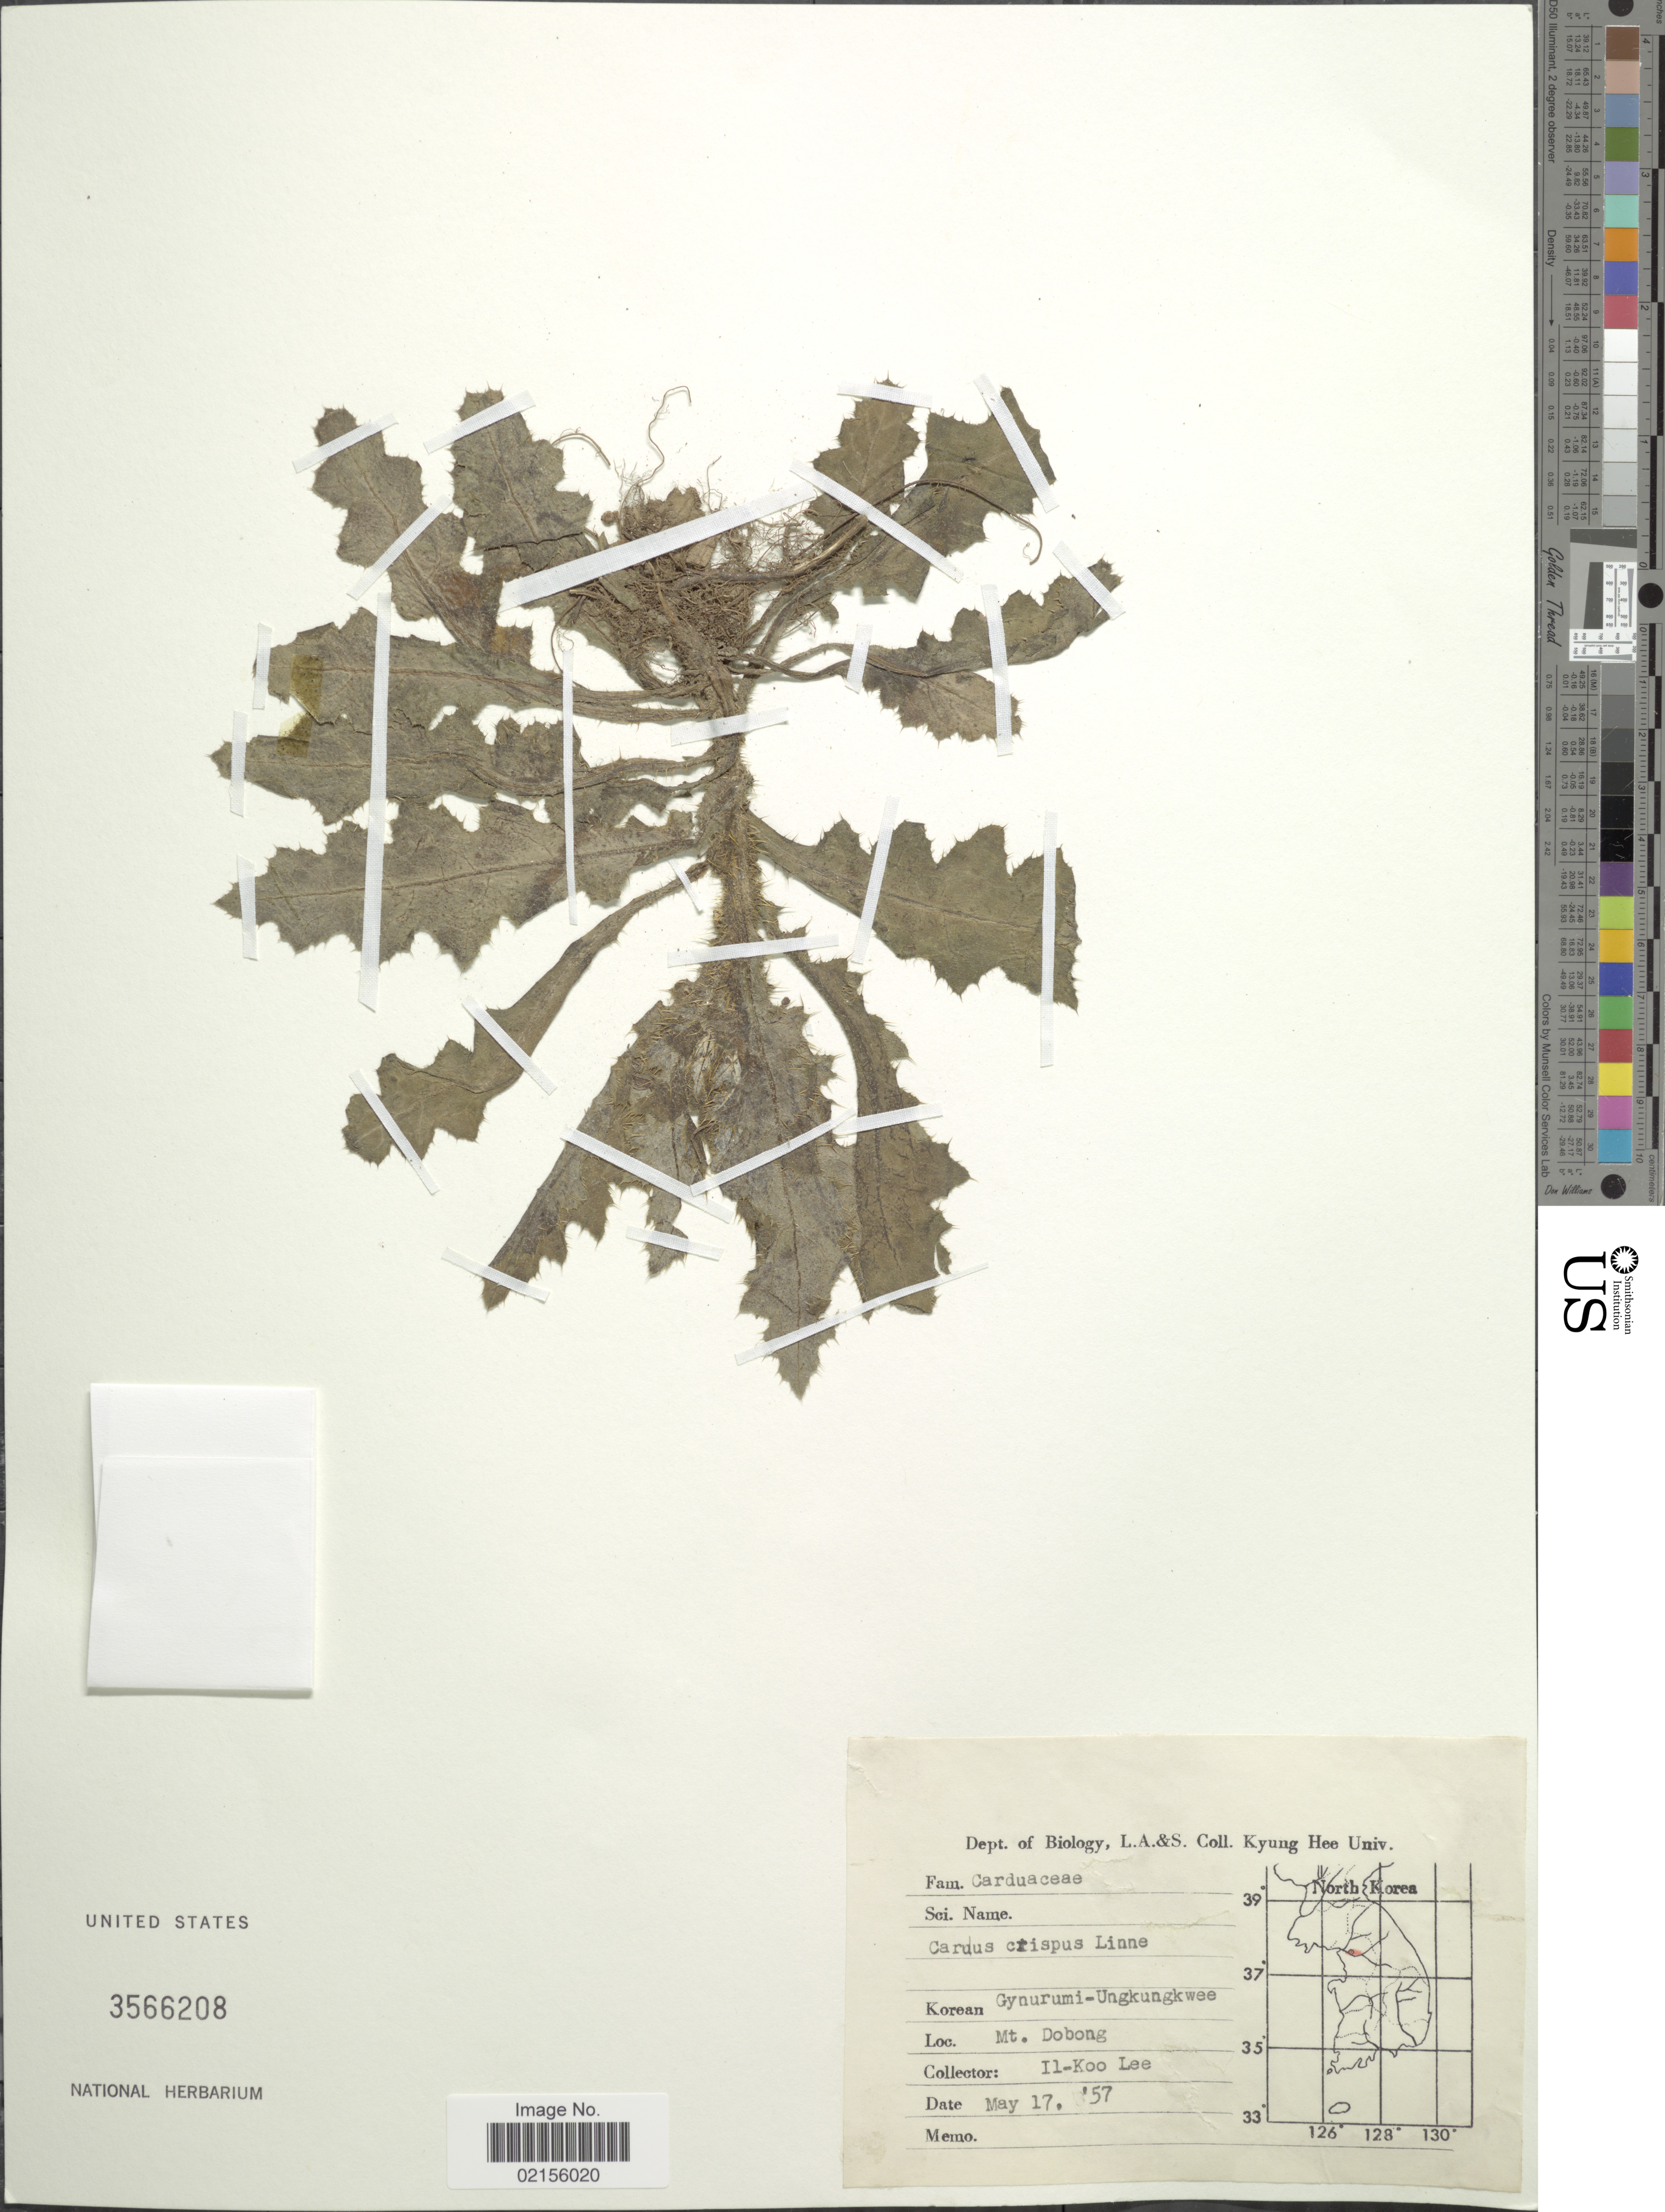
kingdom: Plantae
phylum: Tracheophyta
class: Magnoliopsida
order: Asterales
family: Asteraceae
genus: Carduus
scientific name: Carduus crispus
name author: L.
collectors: I. Lee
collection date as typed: Transcribed d/m/y: 17/5/57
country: South Korea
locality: Mt Dobong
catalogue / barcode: US 3566208